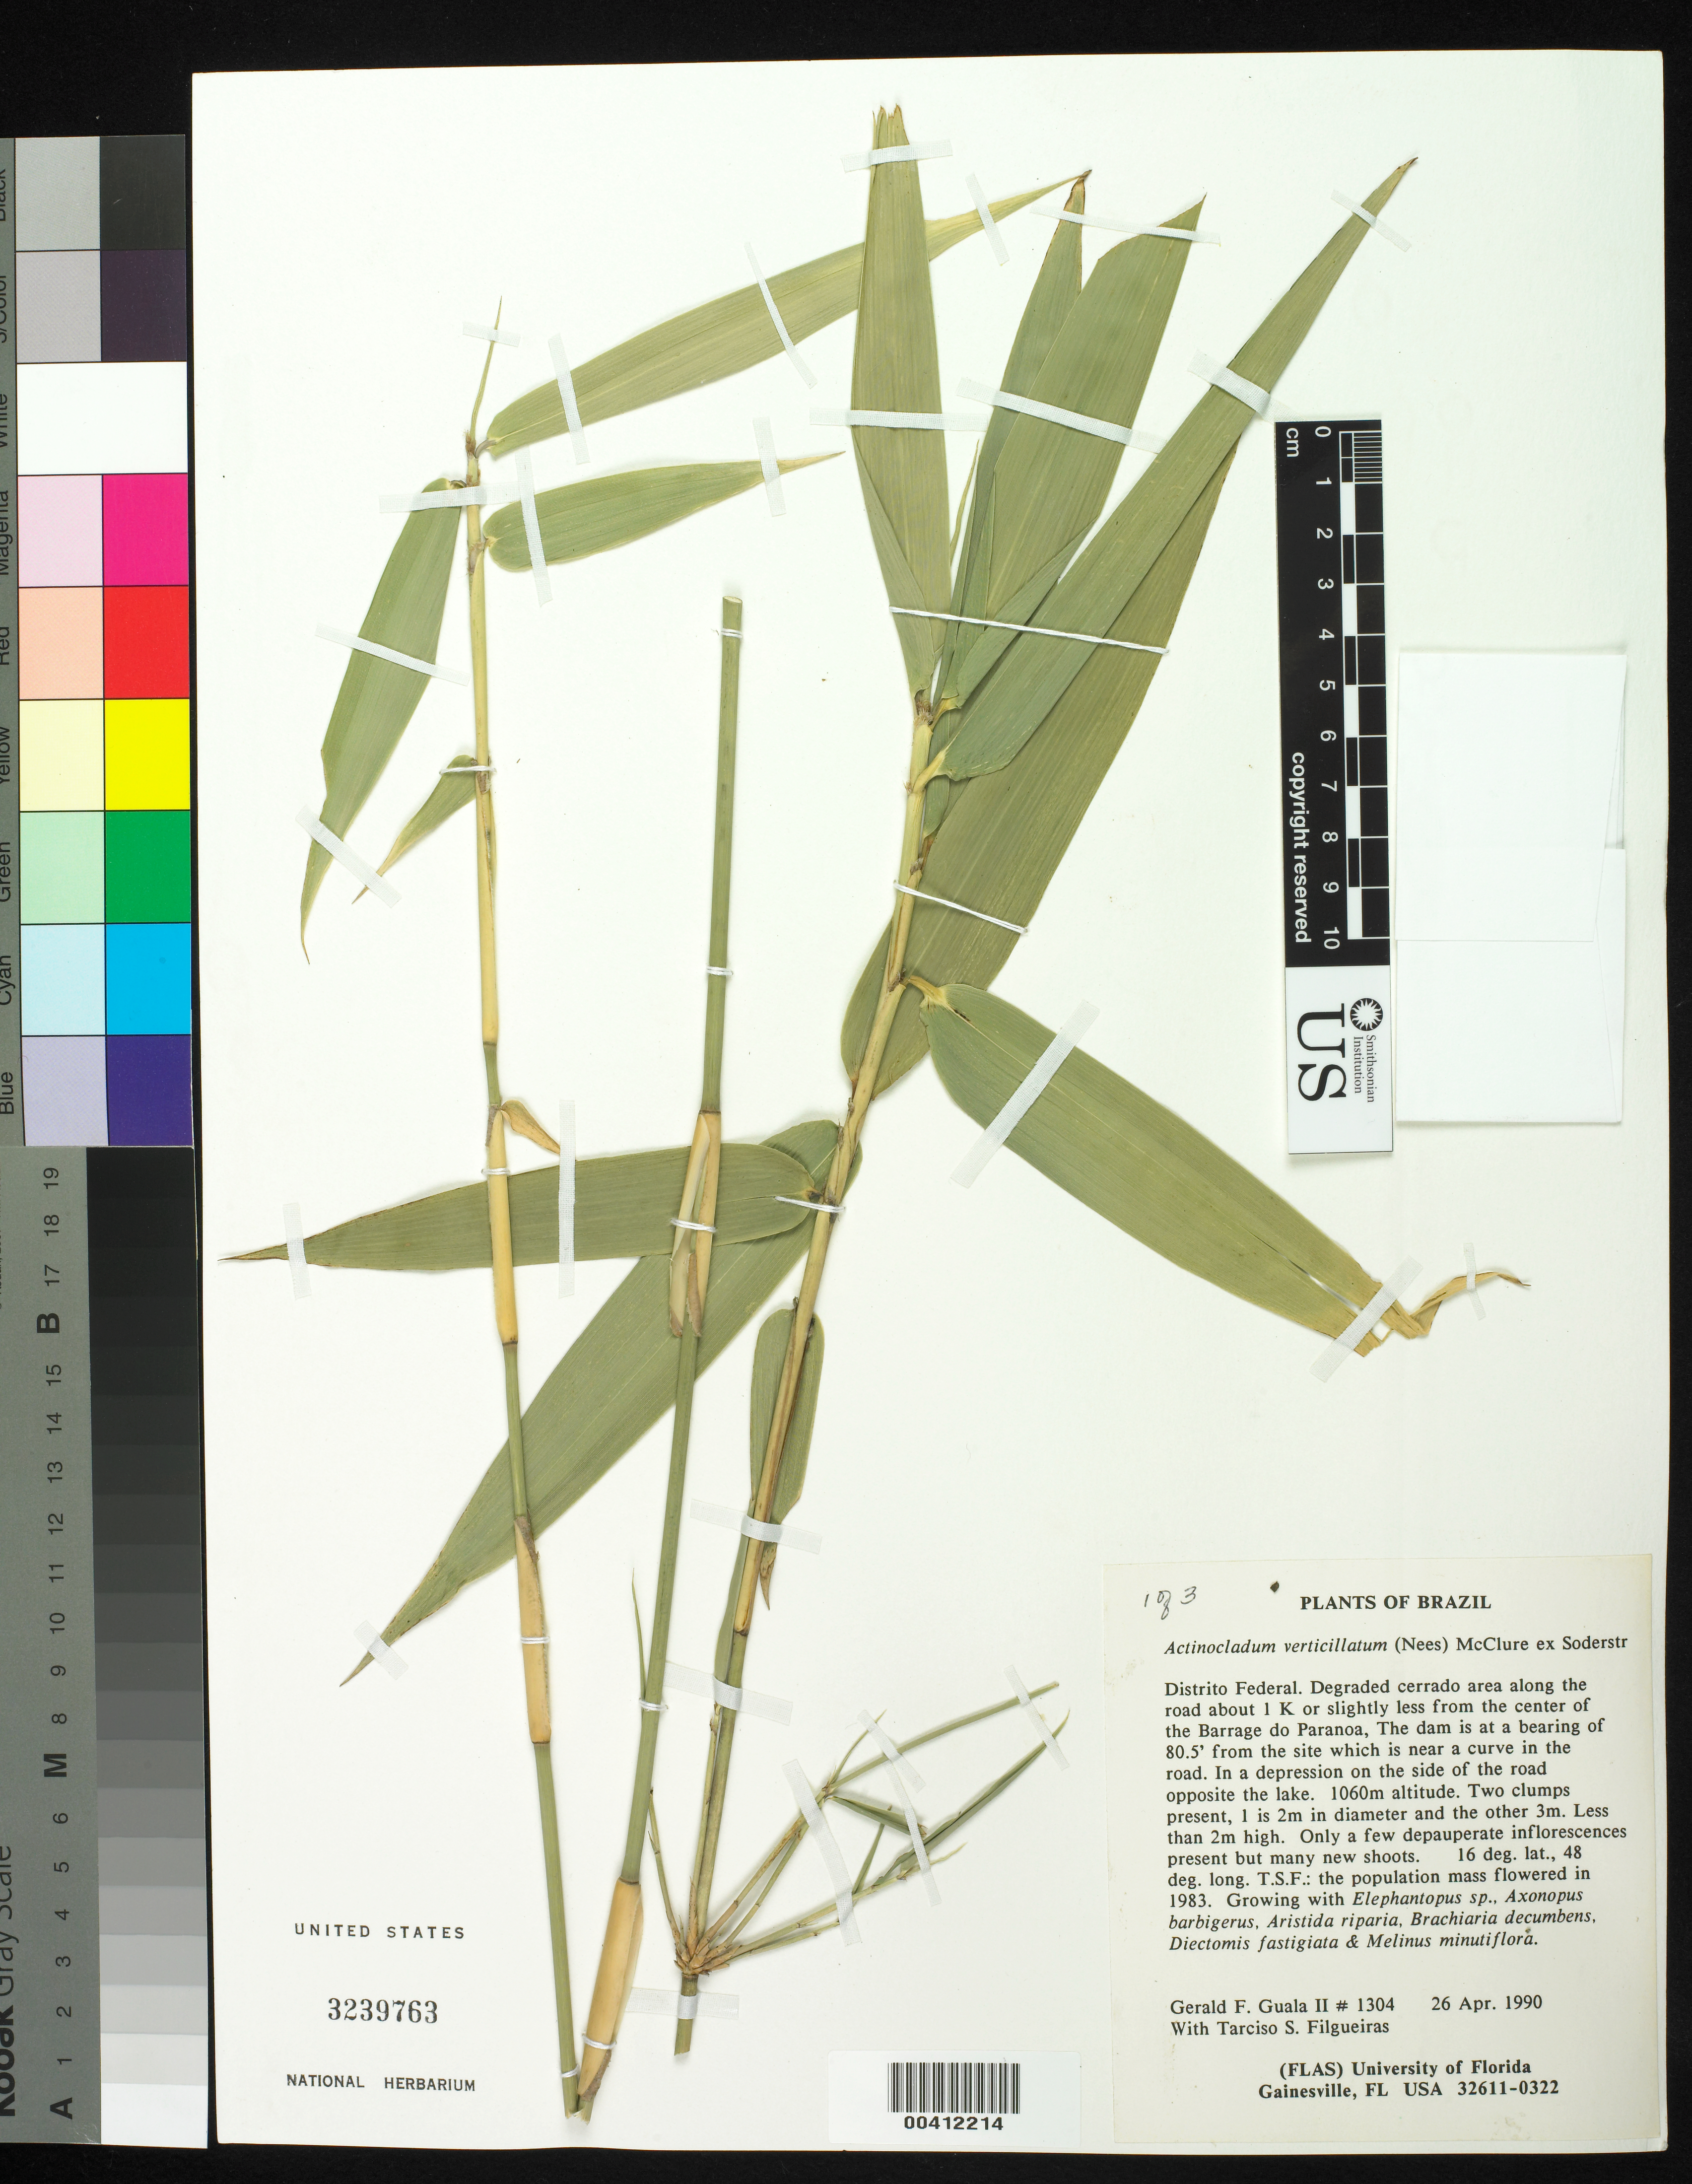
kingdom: Plantae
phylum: Tracheophyta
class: Liliopsida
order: Poales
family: Poaceae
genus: Actinocladum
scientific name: Actinocladum verticillatum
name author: (Nees) McClure ex Soderstr.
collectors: G. Guala & T. S. Filgueiras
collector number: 1304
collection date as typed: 26 Apr 1990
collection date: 1990-04-26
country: Brazil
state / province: Distrito Federal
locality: Barrage de paranoa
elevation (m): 1060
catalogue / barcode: US 3239763